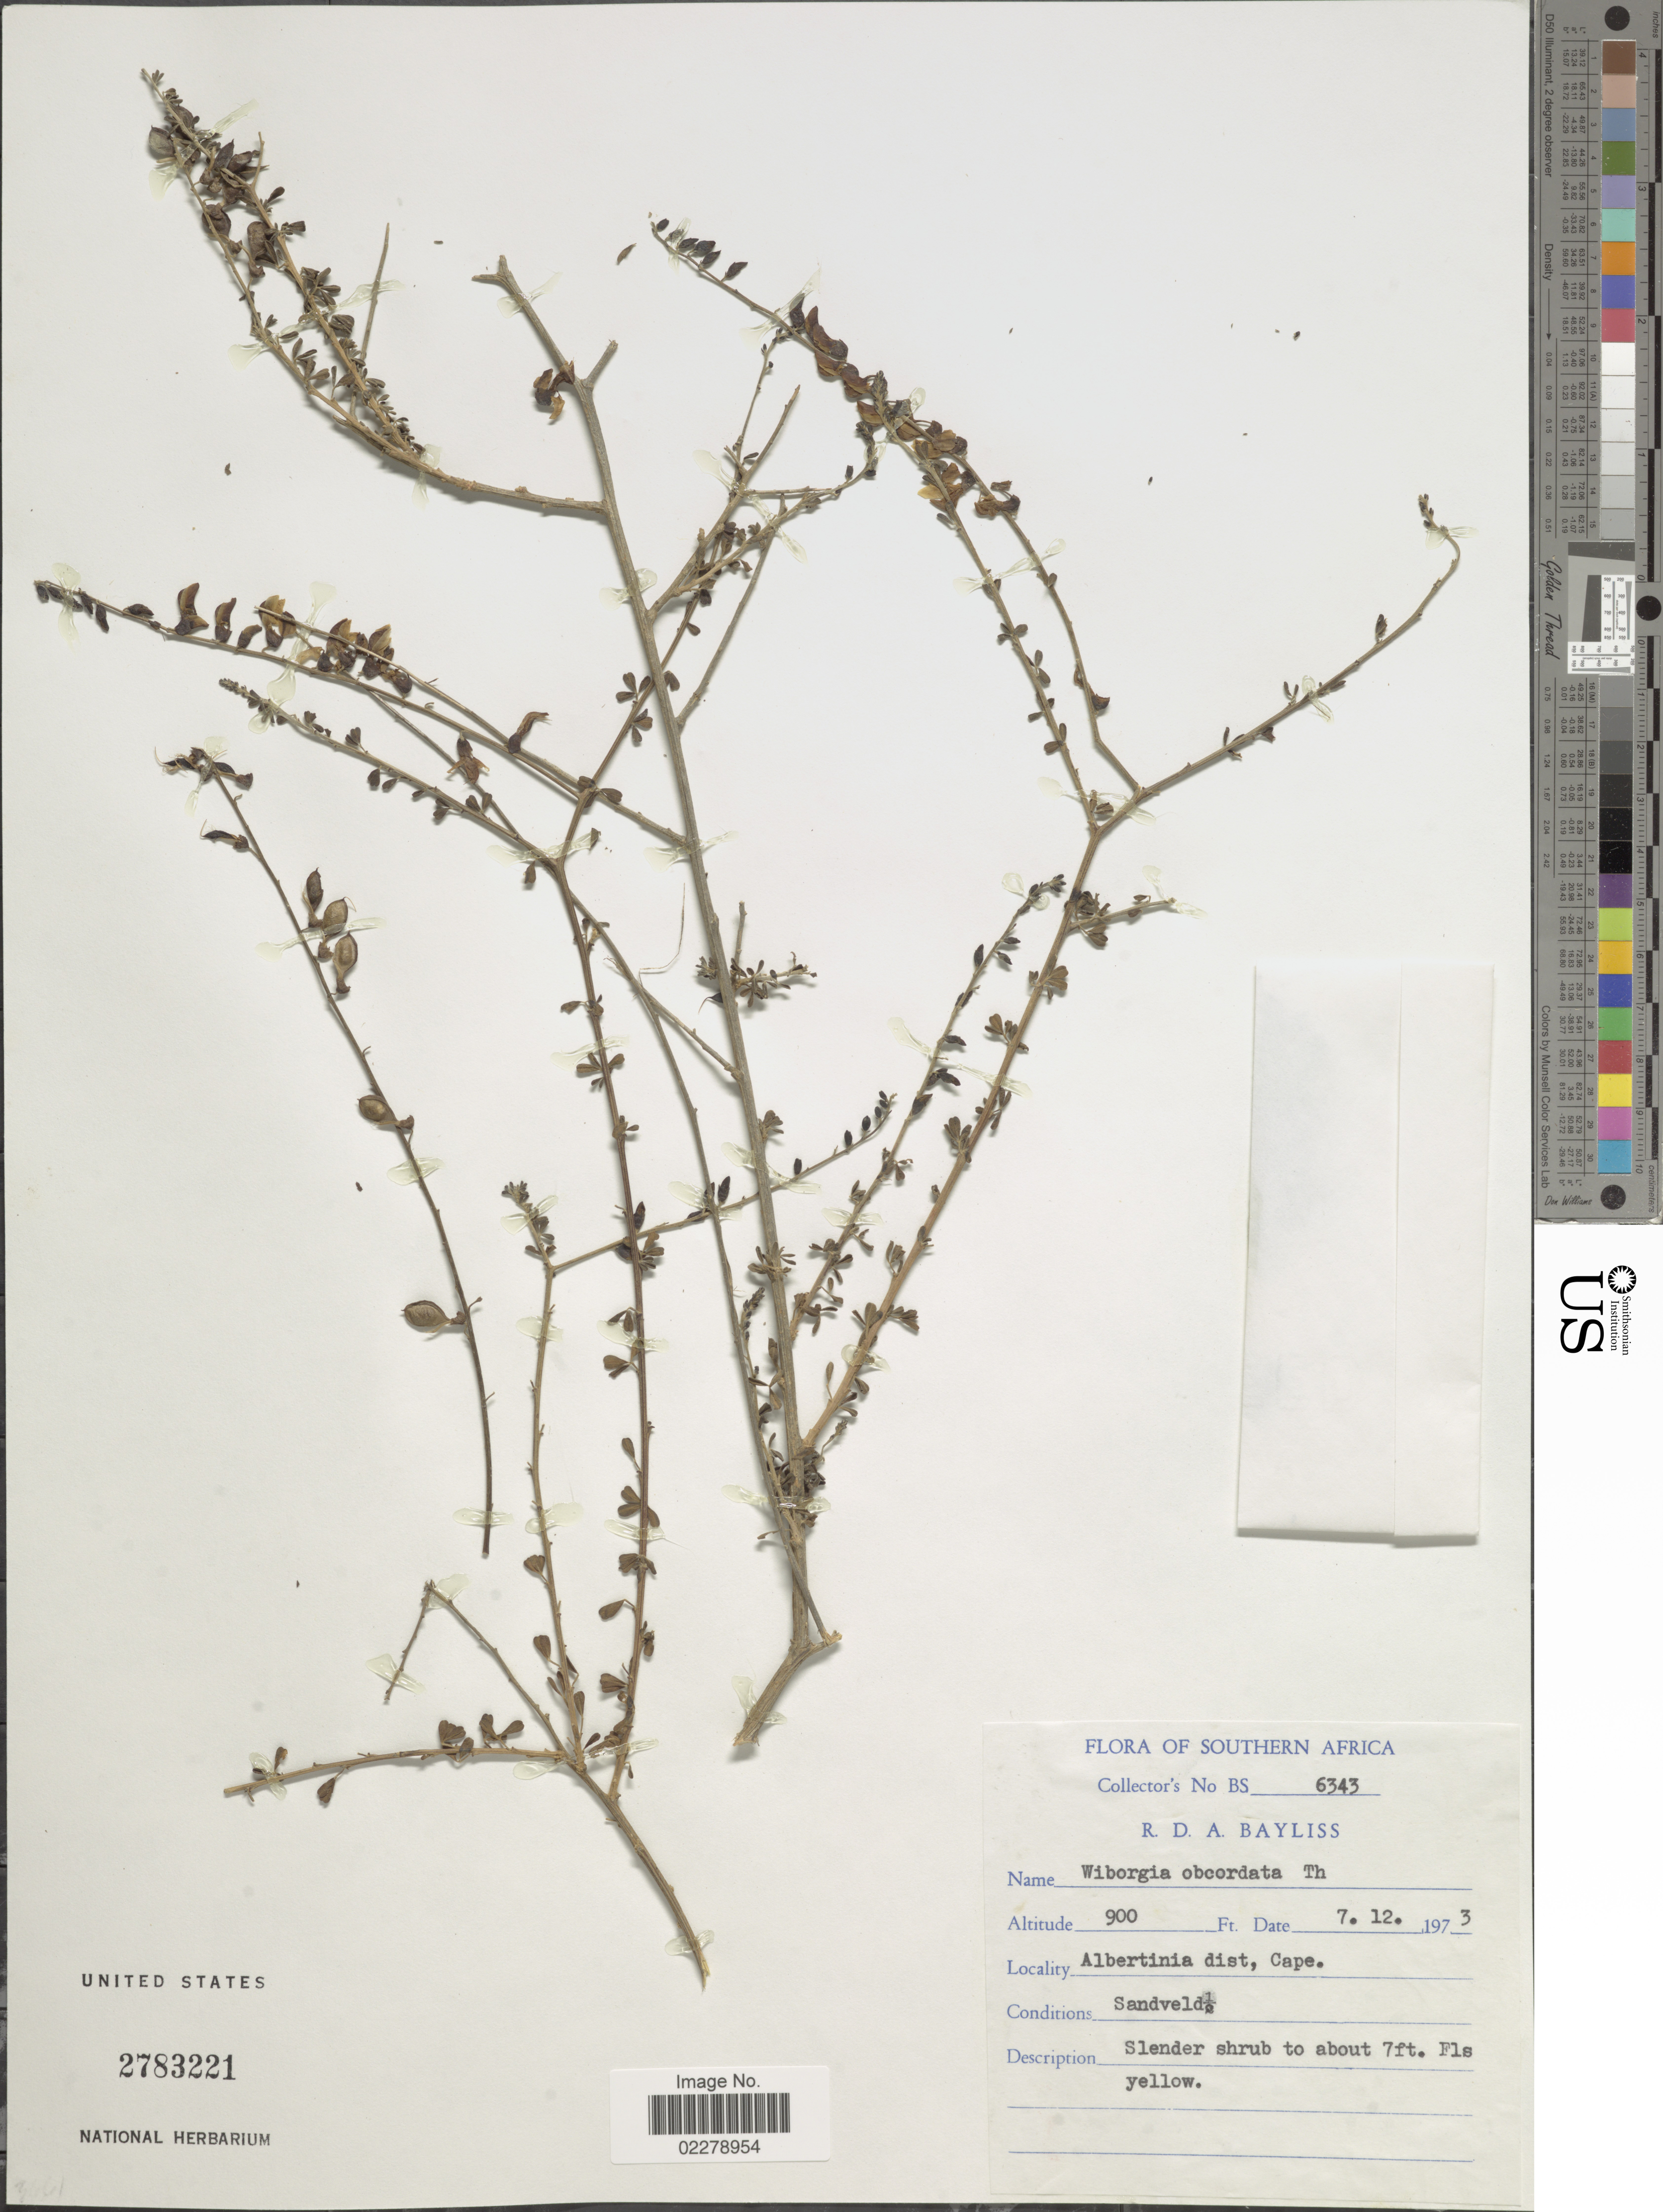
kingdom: Plantae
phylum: Tracheophyta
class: Magnoliopsida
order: Fabales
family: Fabaceae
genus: Wiborgia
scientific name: Wiborgia obcordata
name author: (P.J. Bergius) Thunb.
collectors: R. Bayliss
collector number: BS6343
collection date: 1973-12-07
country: South Africa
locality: Southern Africa. Albertinia dist, Cape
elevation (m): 274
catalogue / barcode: US 2783221